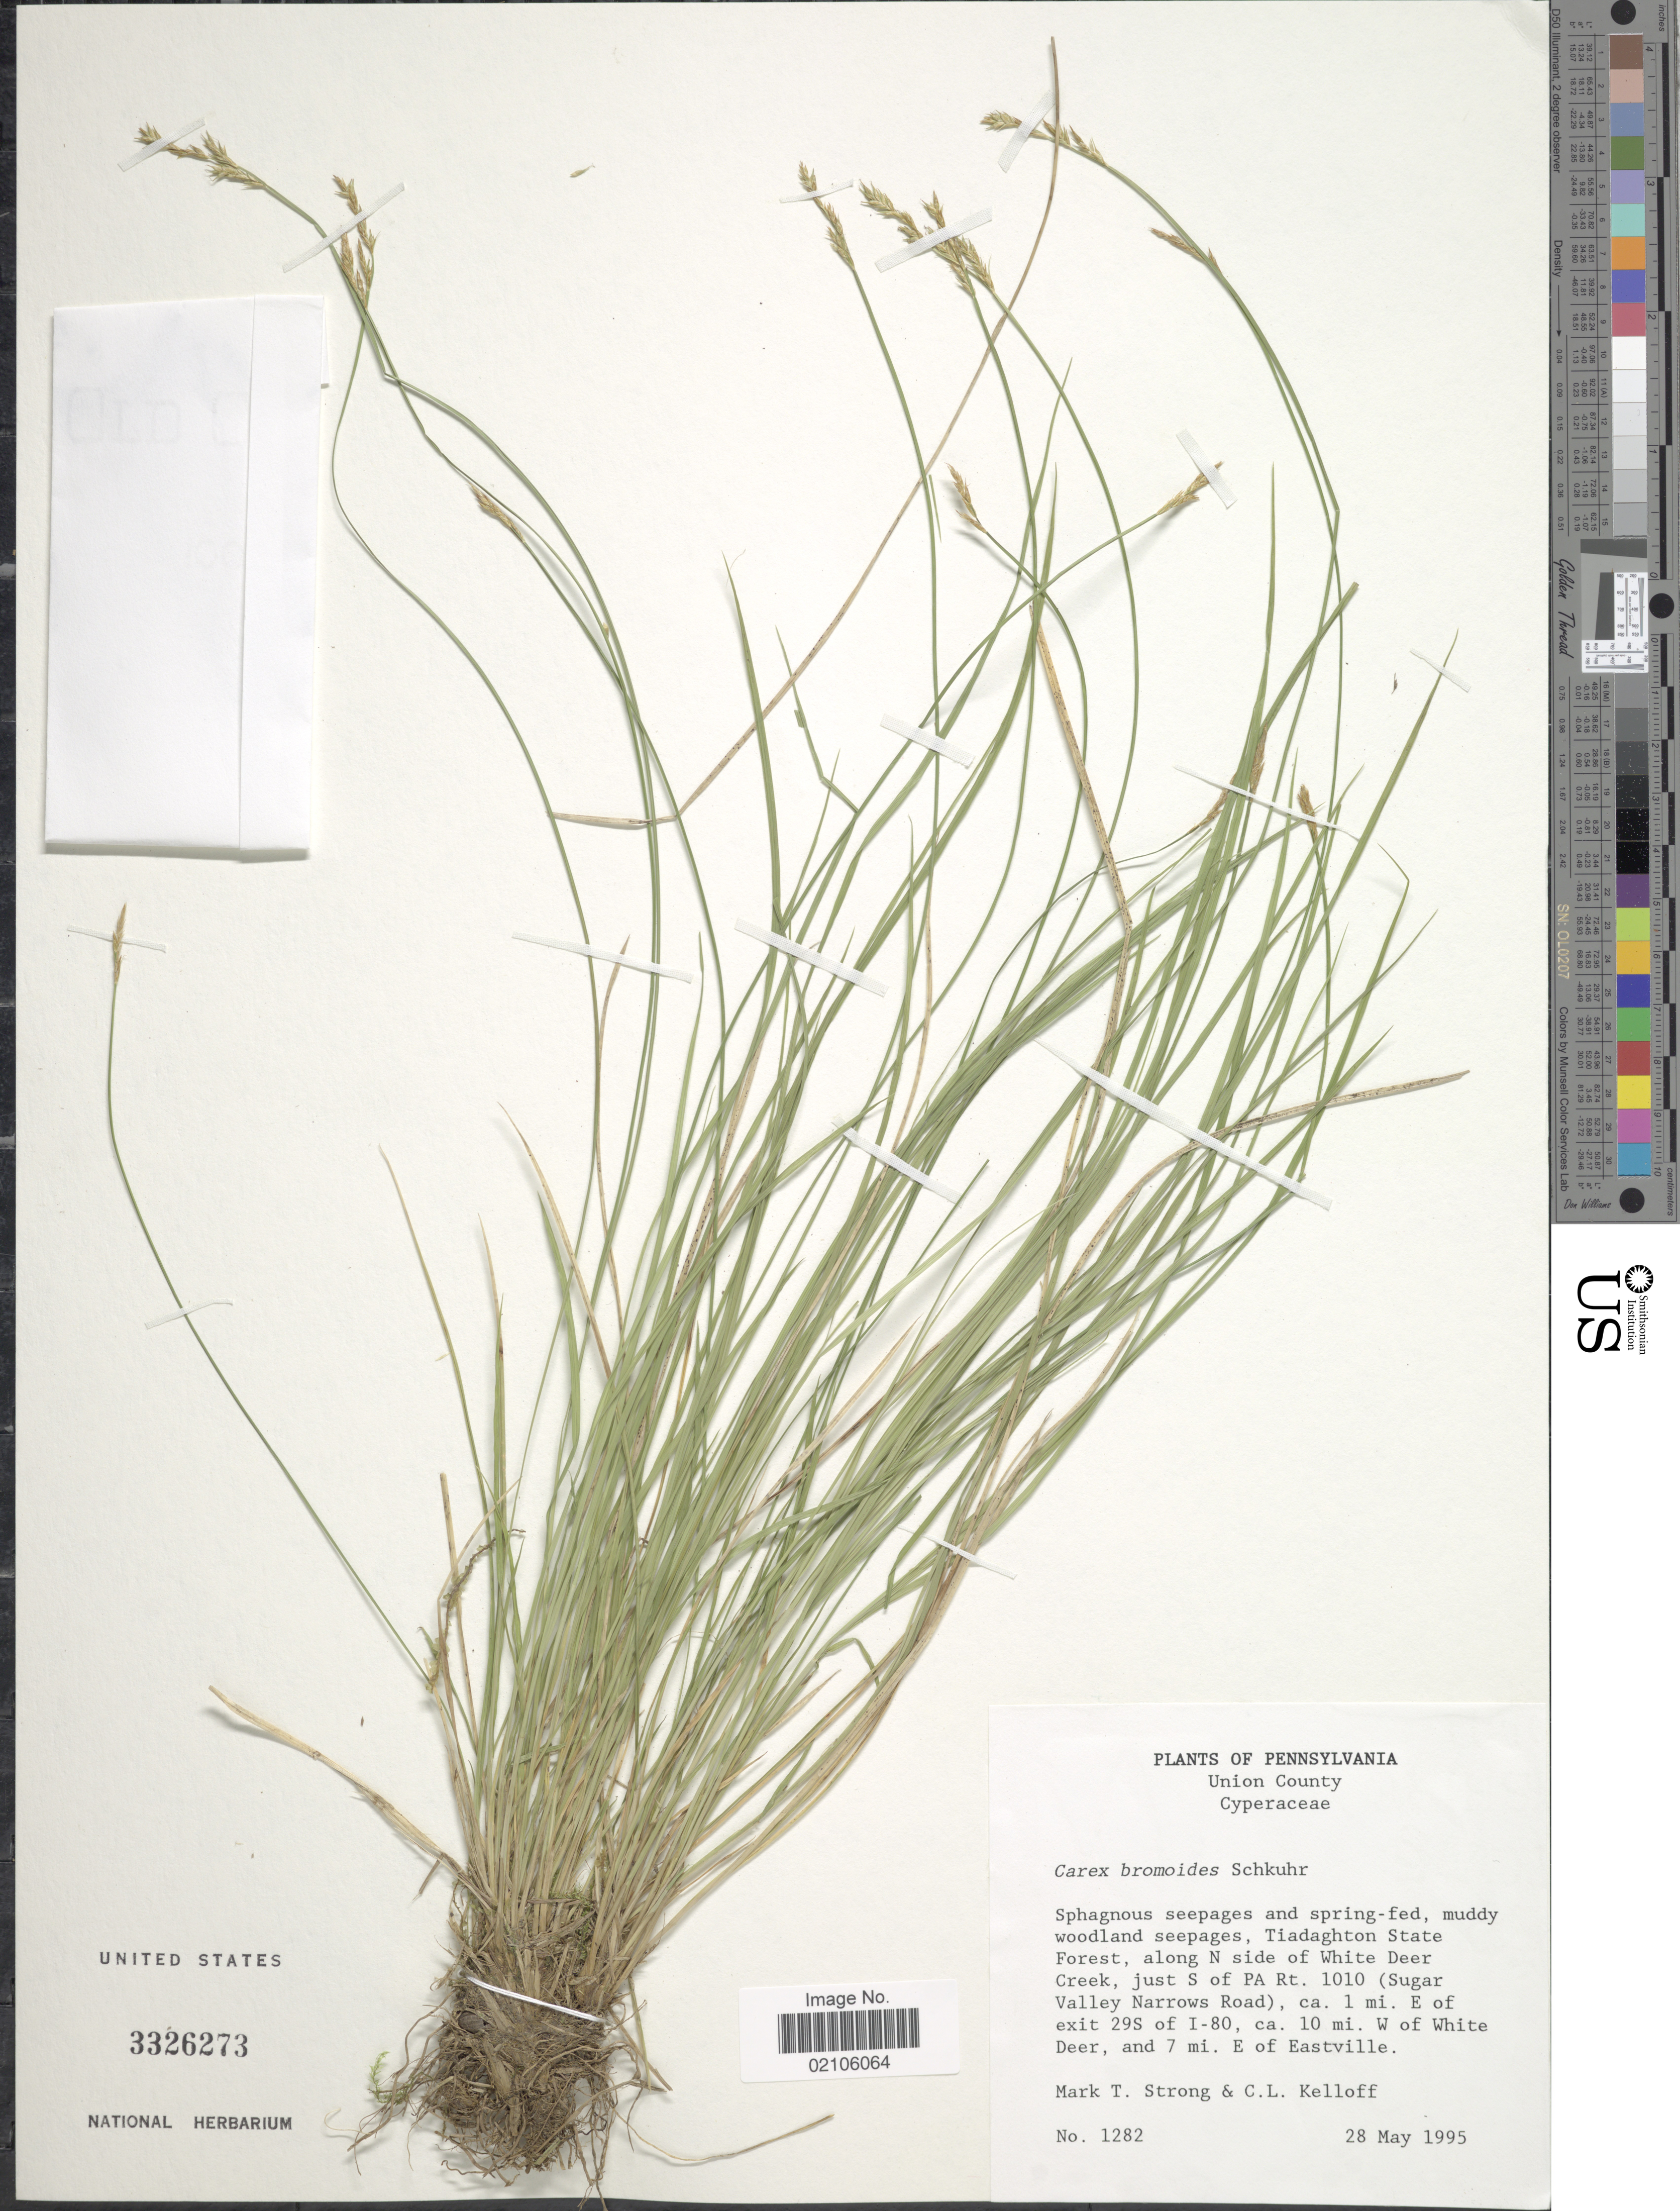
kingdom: Plantae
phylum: Tracheophyta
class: Liliopsida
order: Poales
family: Cyperaceae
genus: Carex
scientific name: Carex bromoides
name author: Willd.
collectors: M. T. Strong & C. L. Kelloff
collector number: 1282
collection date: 1995-05-28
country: United States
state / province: Pennsylvania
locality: Union County, Sphagnous seepages and spring-fed, muddy woodland seepages, Tiadaghton State Forest, along N side of White Deer Creek, just S of PA Rt. 1010 (Sugar Valley Narrows Road), ca. 1 mi E of exit 29S of I-80, ca. 10 mi W of White Deer, and 7 mi E of Eastville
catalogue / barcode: US 3326273